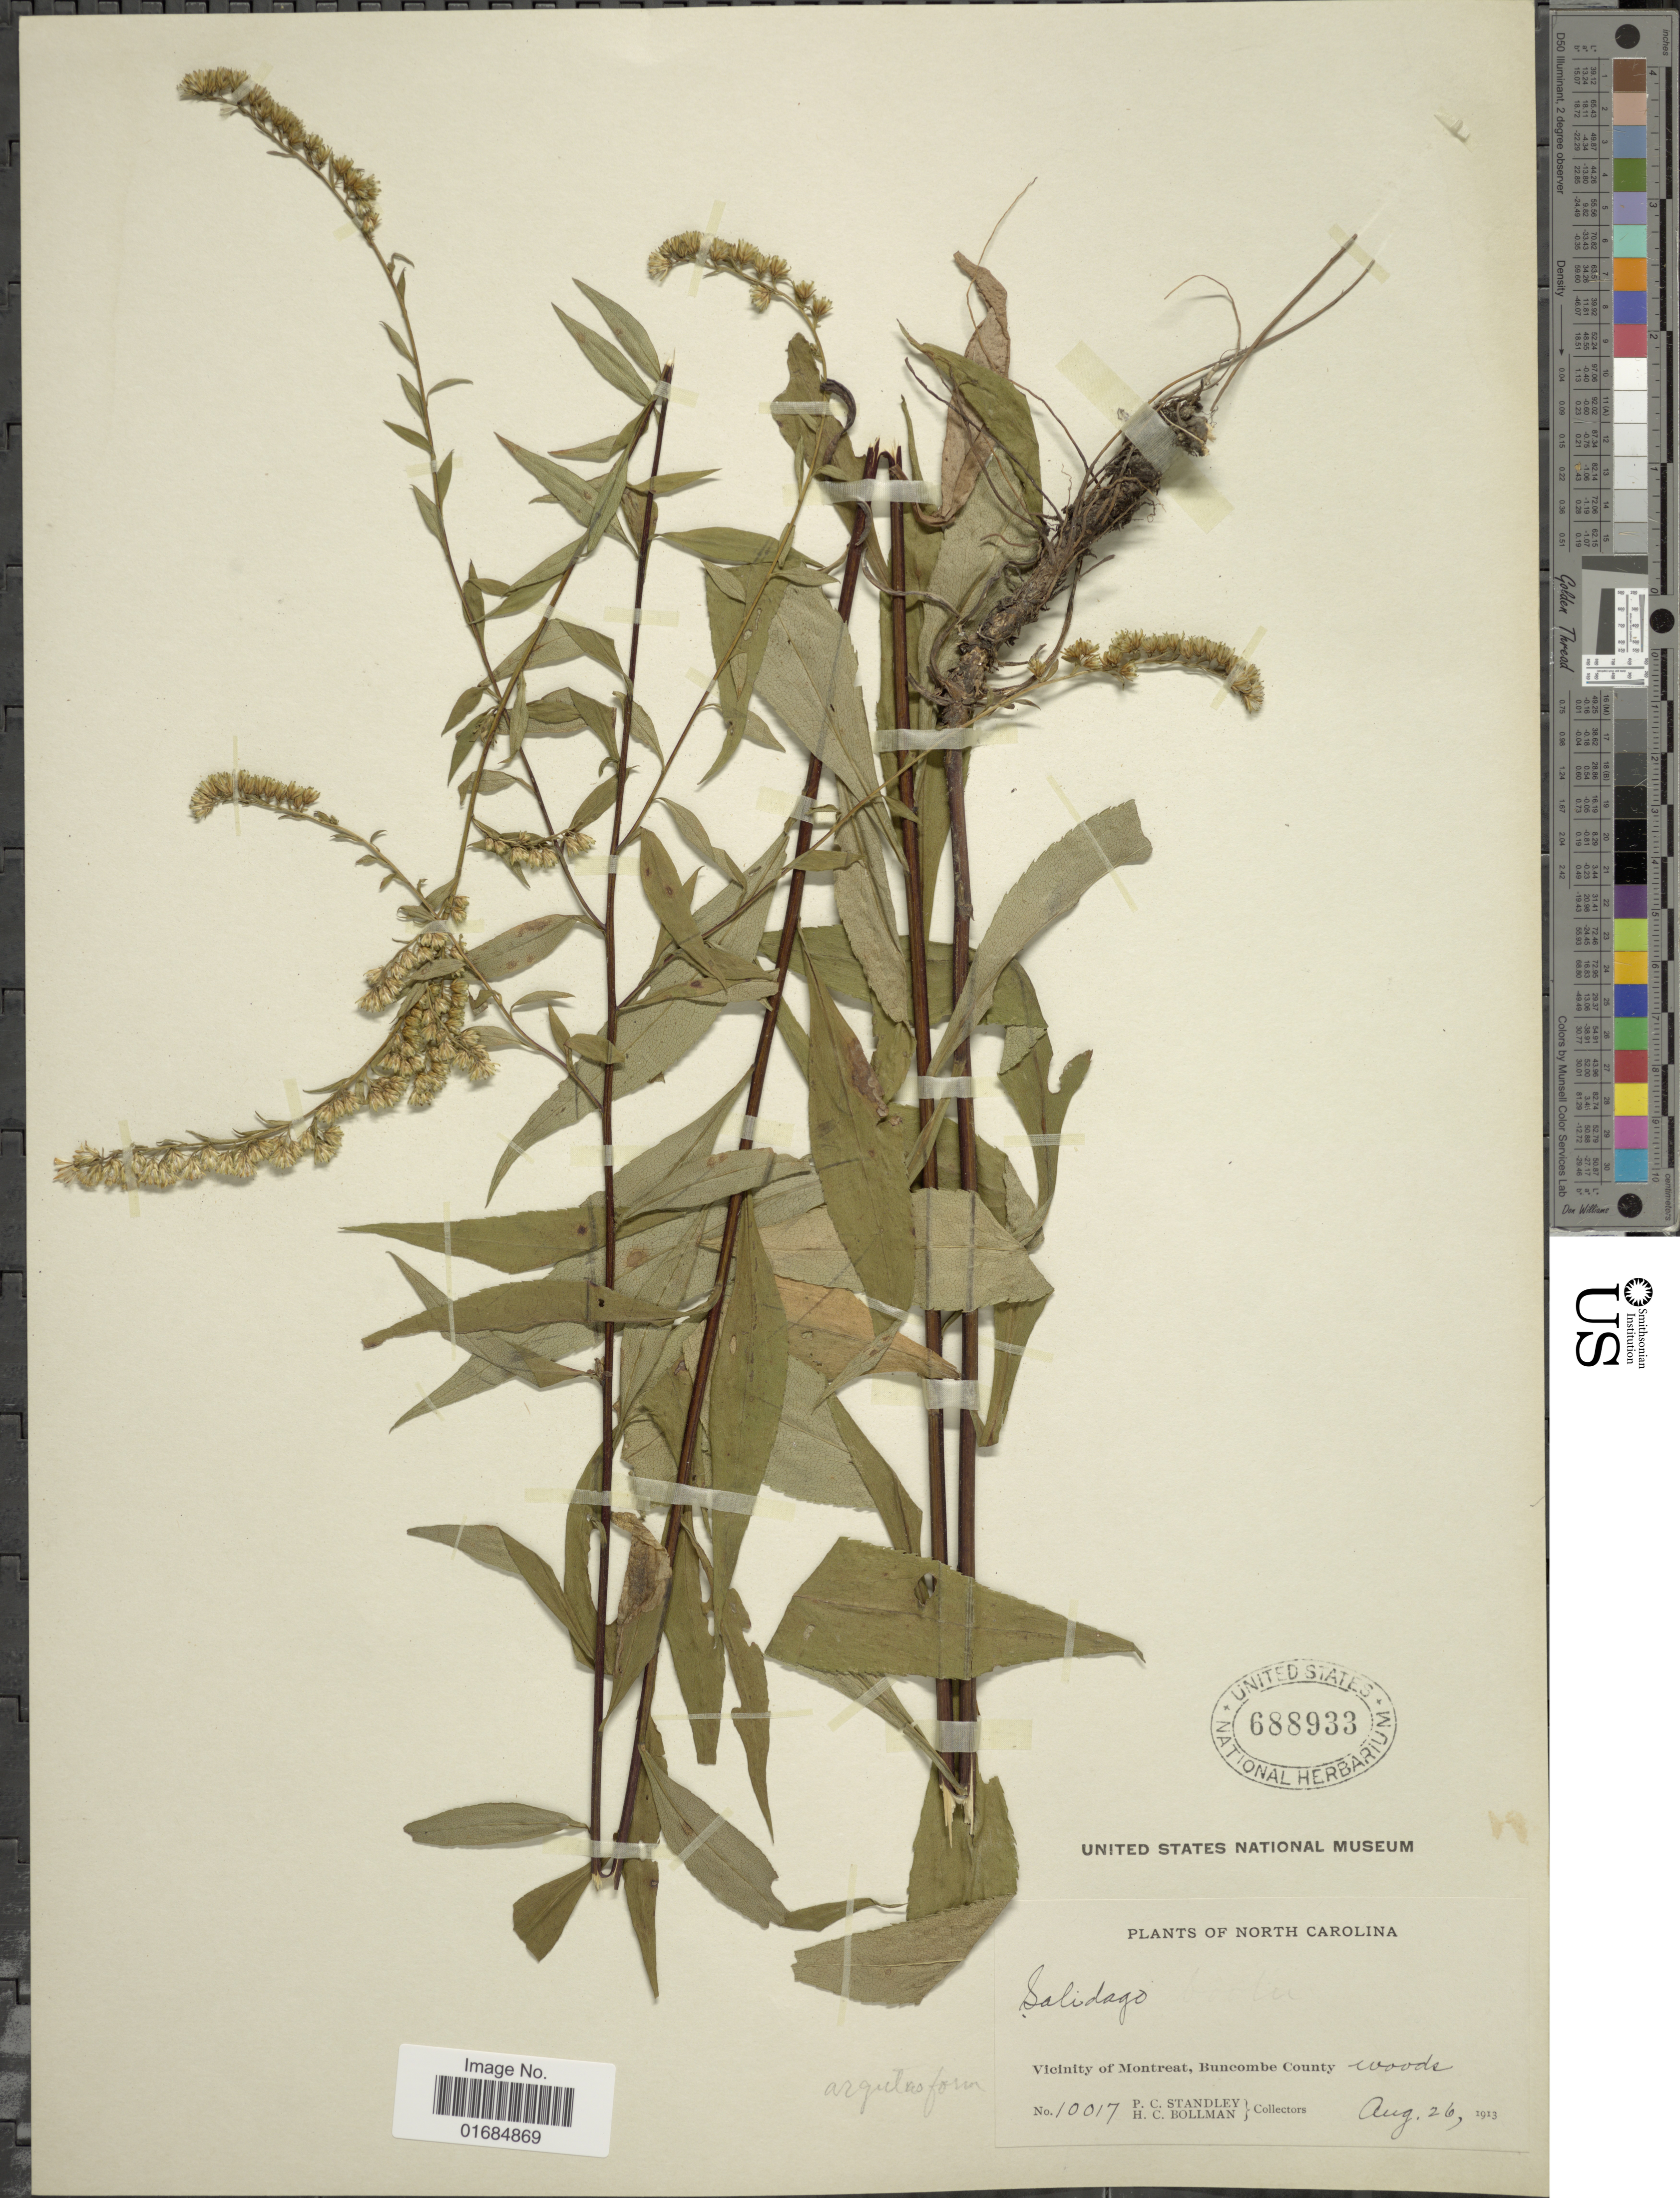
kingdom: Plantae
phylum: Tracheophyta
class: Magnoliopsida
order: Asterales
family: Asteraceae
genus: Solidago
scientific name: Solidago boottii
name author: Hook.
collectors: P. C. Standley & H. C. Bollman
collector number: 10017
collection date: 1913-08-26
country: United States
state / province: North Carolina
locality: Vicinity of Montreat, Buncombe County woods.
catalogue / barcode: US 688933